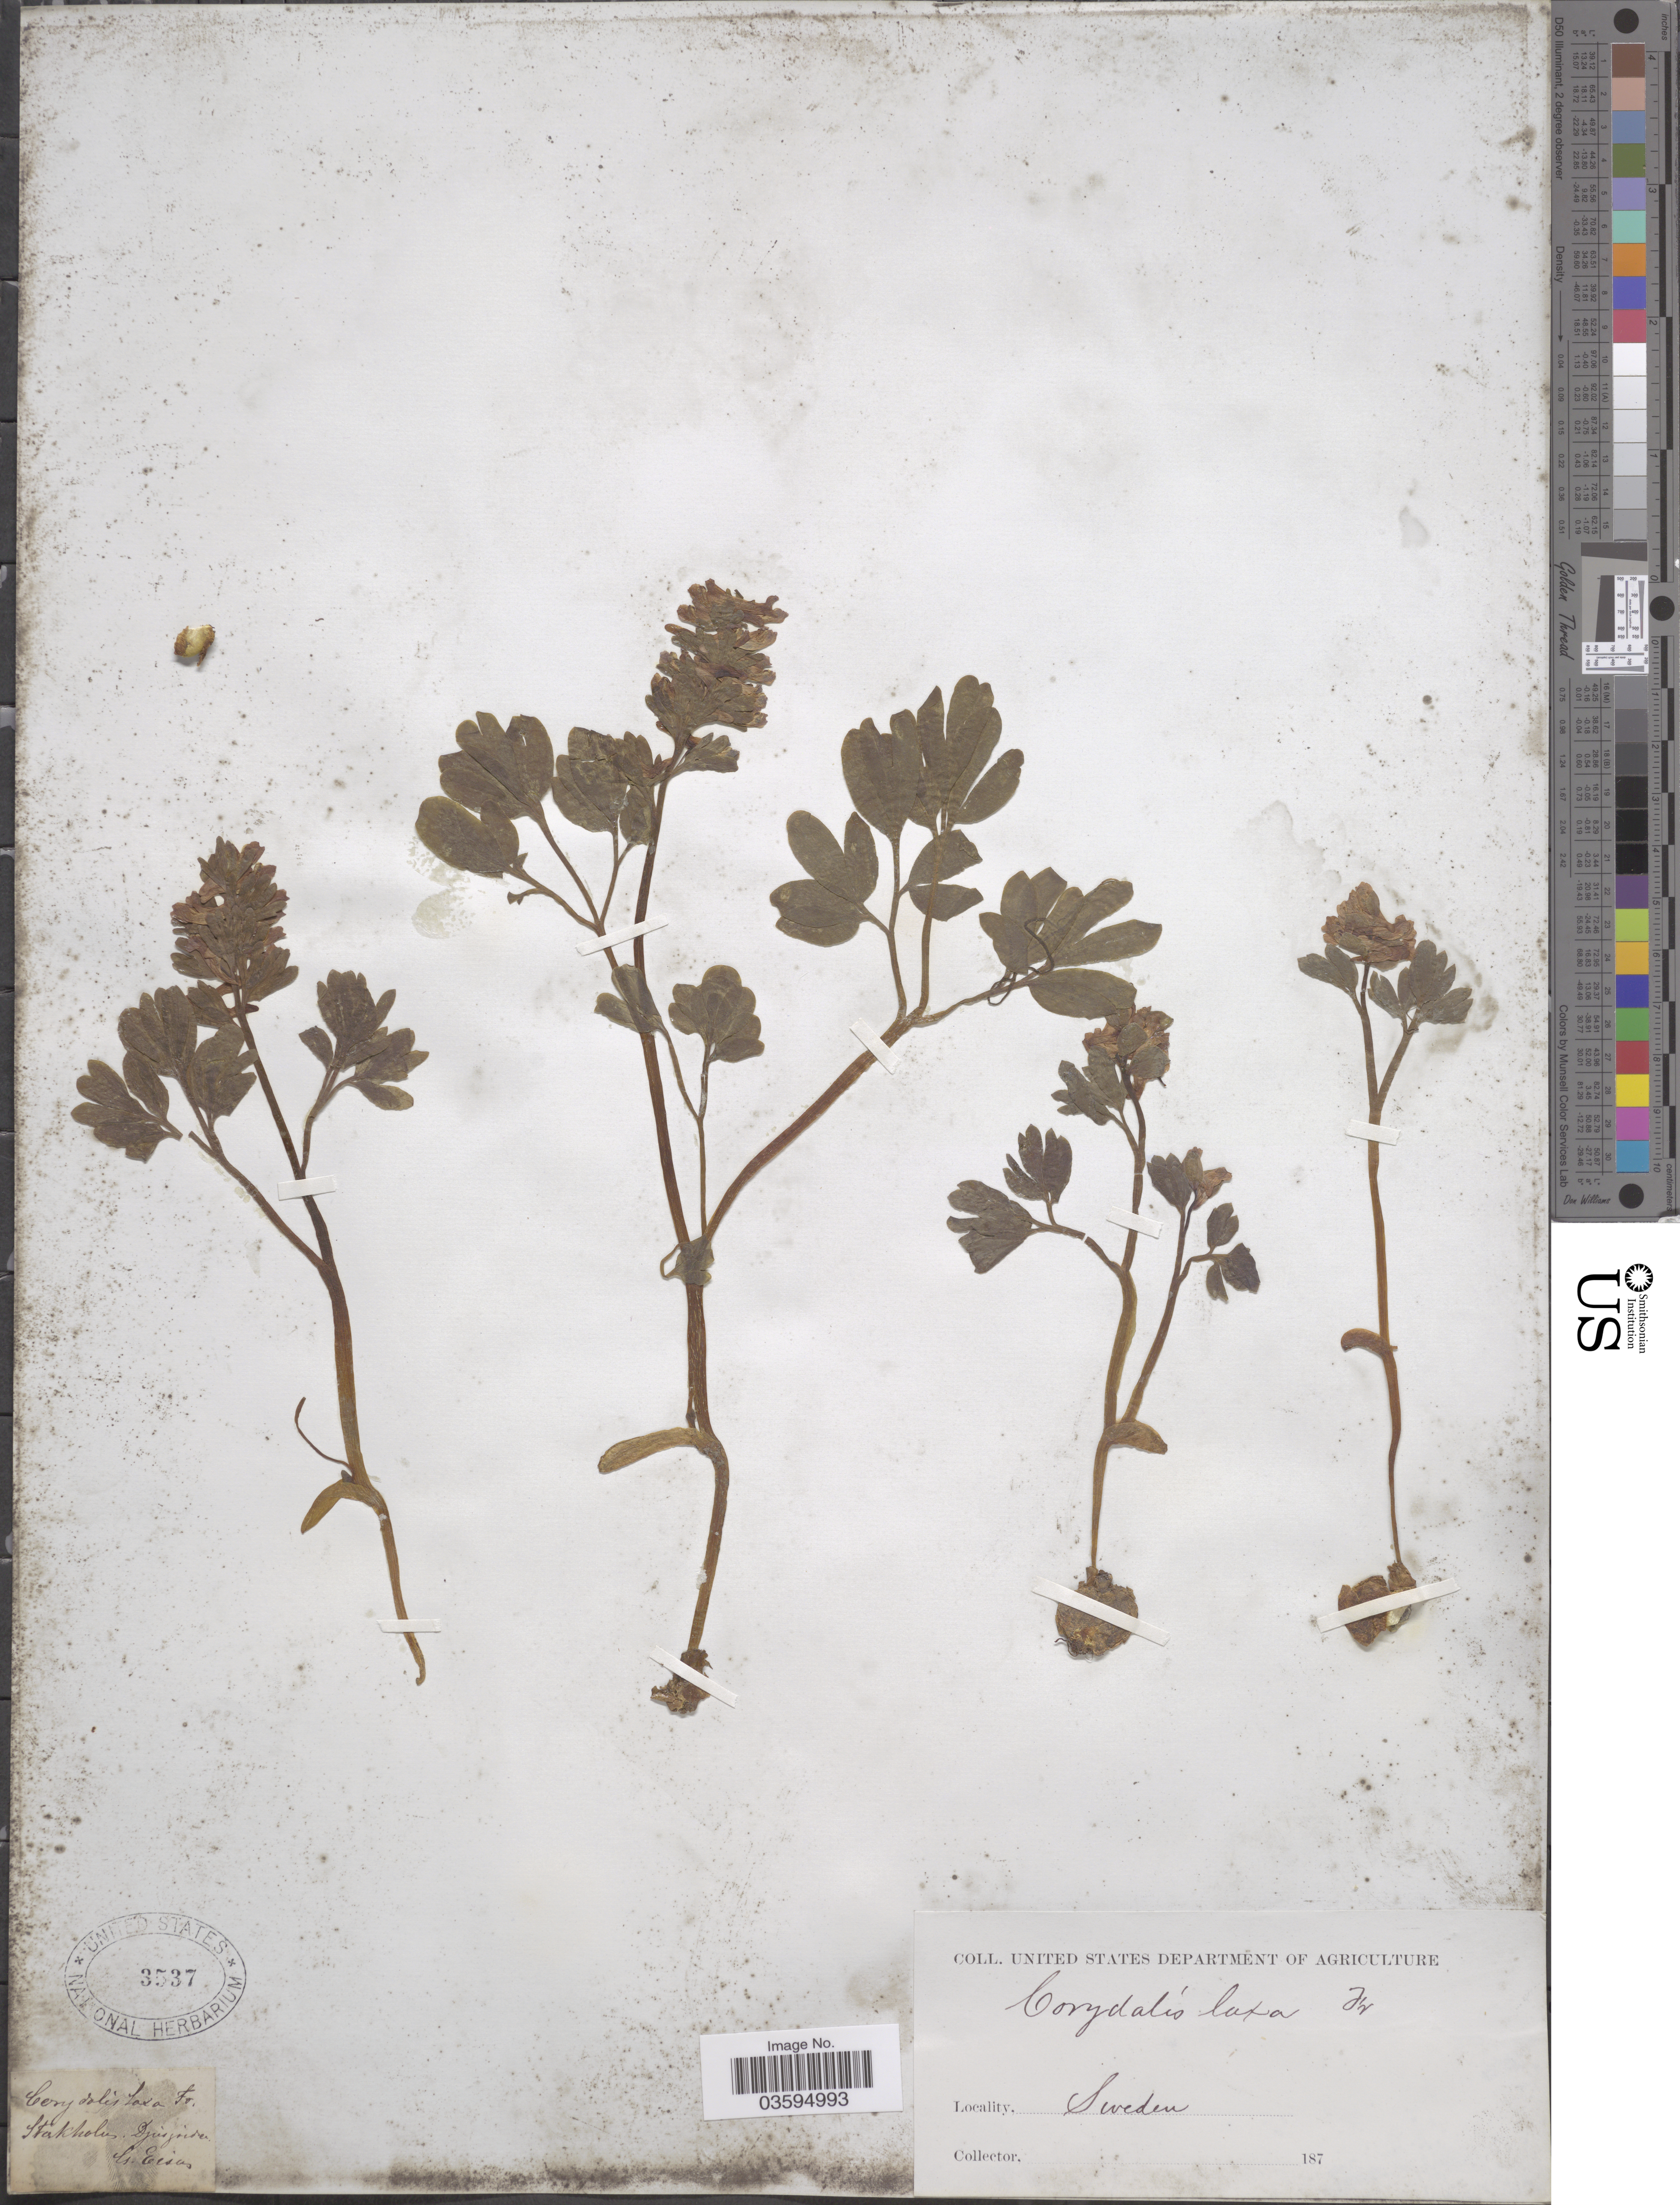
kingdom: Plantae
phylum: Tracheophyta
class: Magnoliopsida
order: Ranunculales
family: Papaveraceae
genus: Capnoides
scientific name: Capnoides laxa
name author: (Fr. a) Kuntze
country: Sweden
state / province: Stockholm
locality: Stockholms. Djurgarden.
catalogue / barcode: US 3537